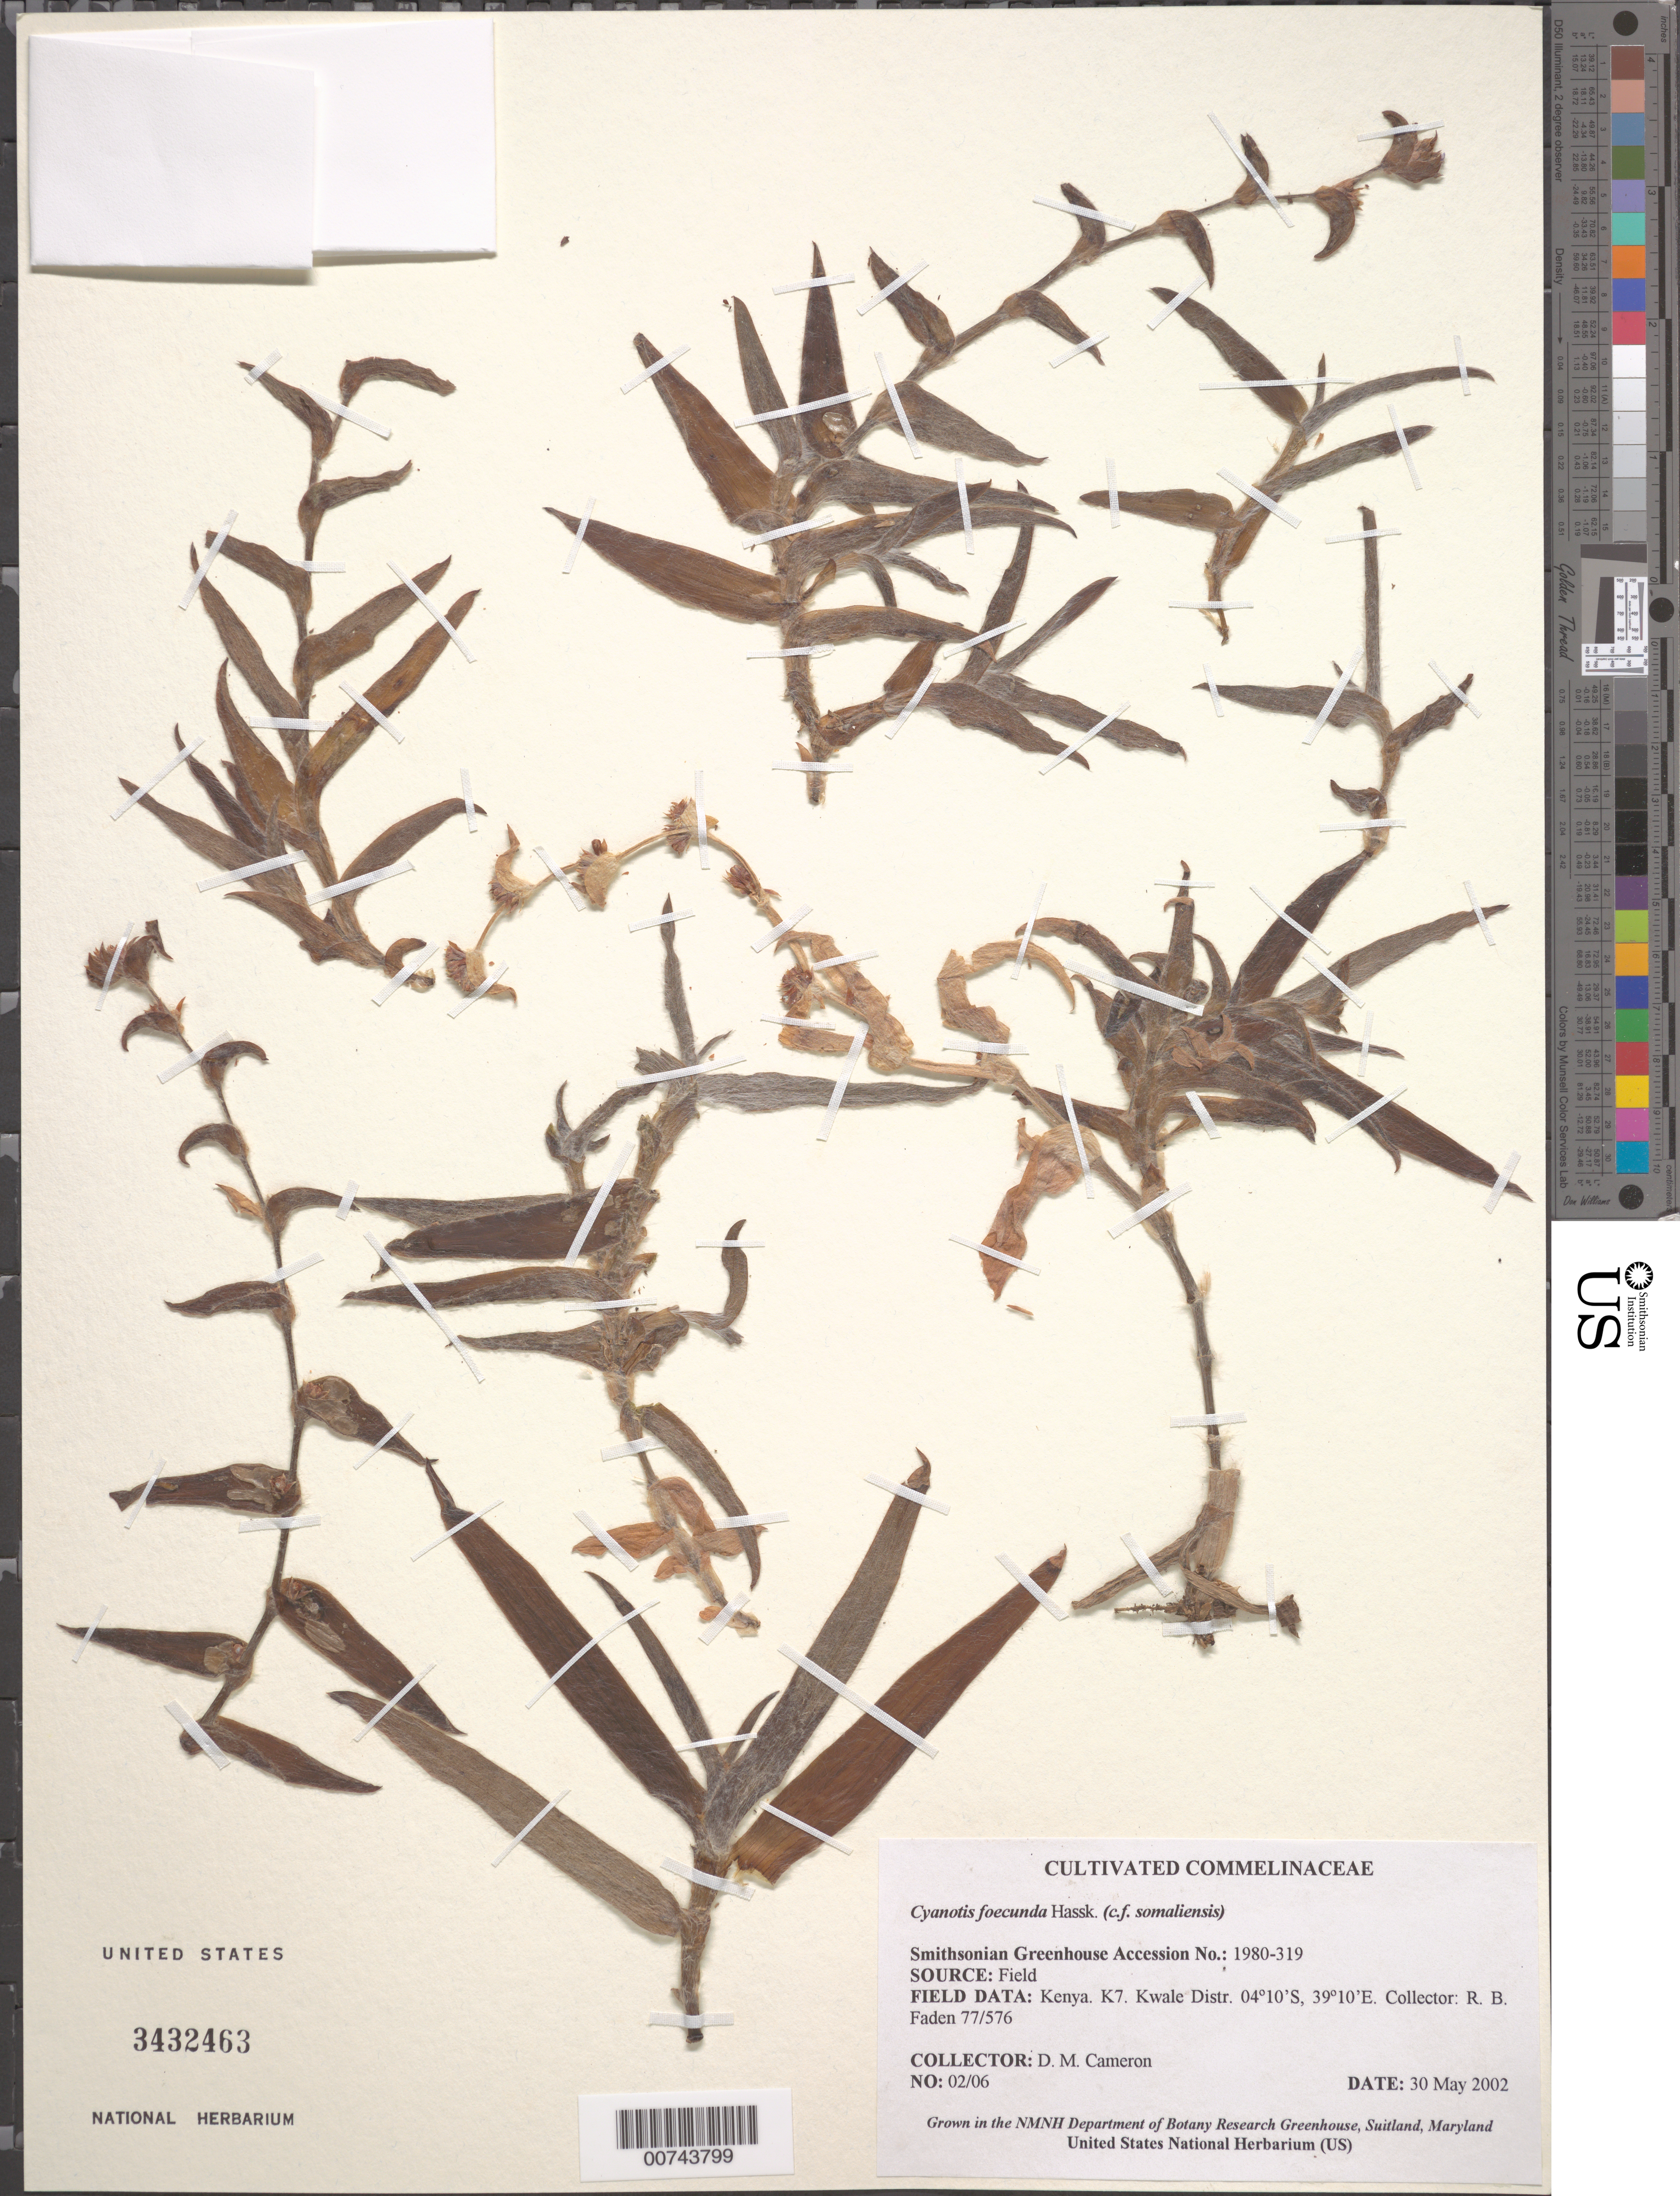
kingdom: Plantae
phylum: Tracheophyta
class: Liliopsida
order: Commelinales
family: Commelinaceae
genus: Cyanotis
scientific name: Cyanotis foecunda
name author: DC. ex Hassk.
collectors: D. Cameron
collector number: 02/06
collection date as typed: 30 May 2002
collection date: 2002-05-30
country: United States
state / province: Maryland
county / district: Prince George's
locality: Smithsonian Greenhouse.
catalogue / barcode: US 3432463